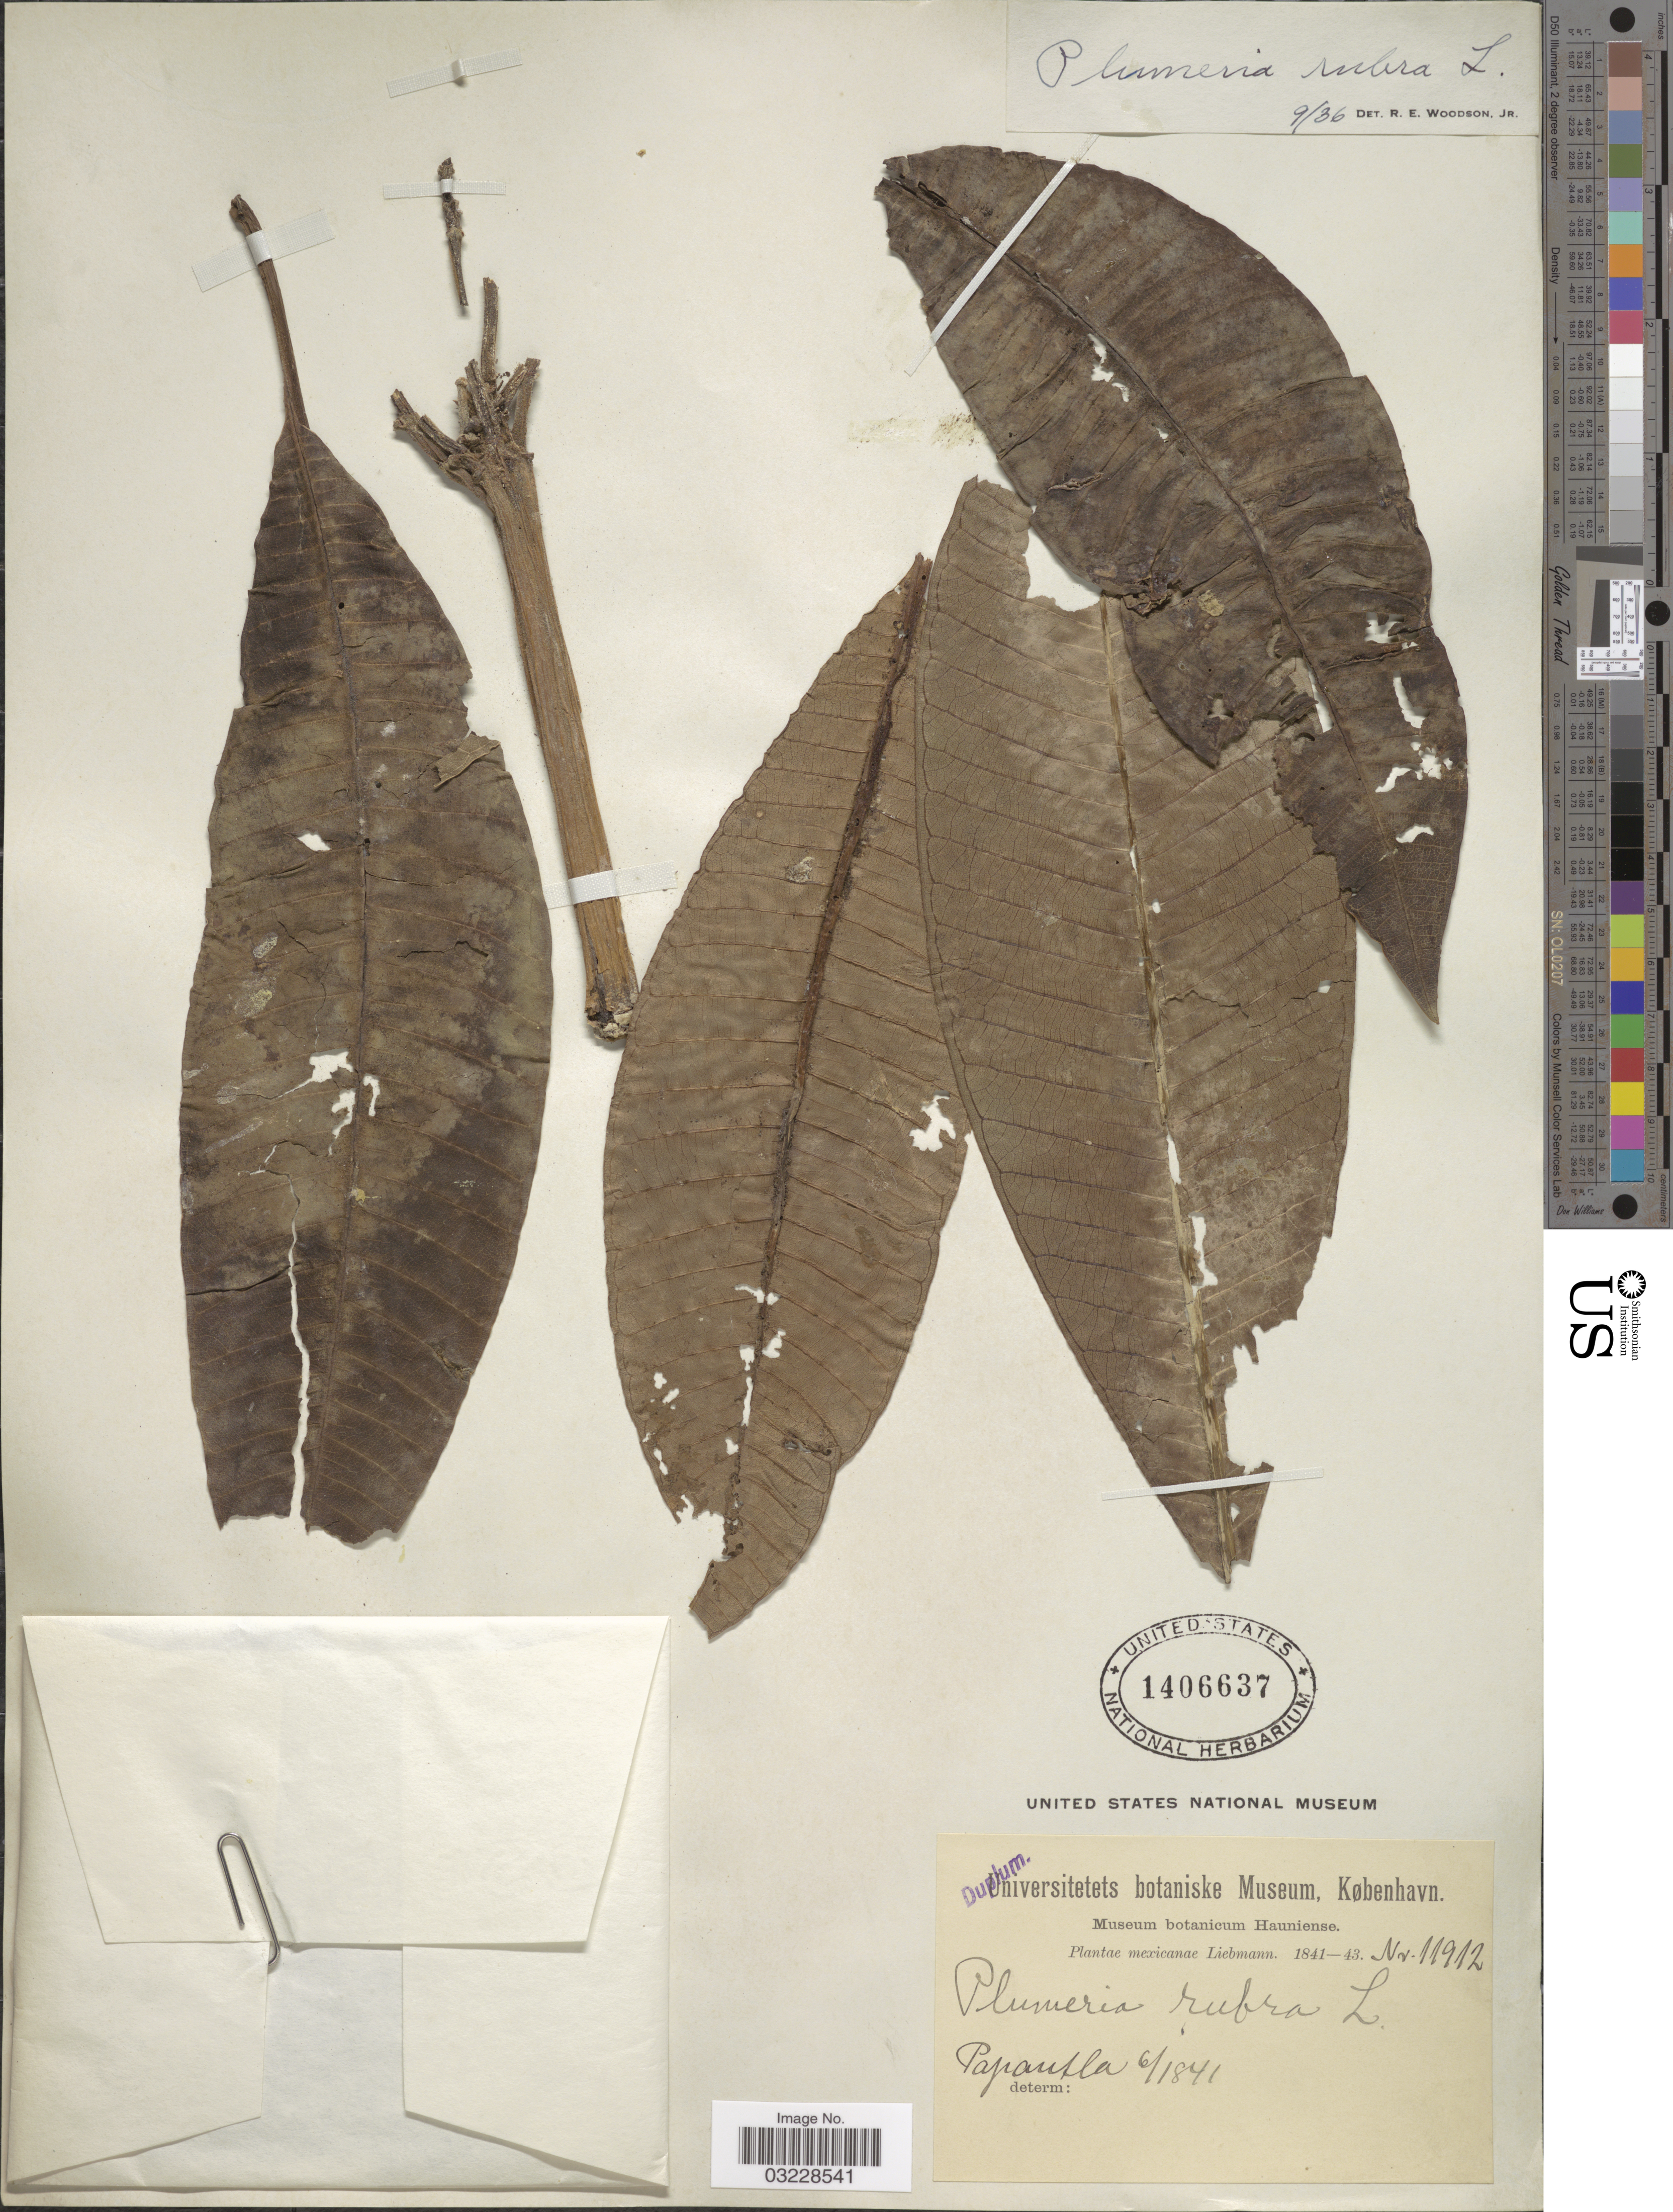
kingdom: Plantae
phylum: Tracheophyta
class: Magnoliopsida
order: Gentianales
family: Apocynaceae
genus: Plumeria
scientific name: Plumeria rubra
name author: L.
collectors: Liebmann, --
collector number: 11912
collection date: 1841-06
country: Mexico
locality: Papantla.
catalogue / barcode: US 1406637